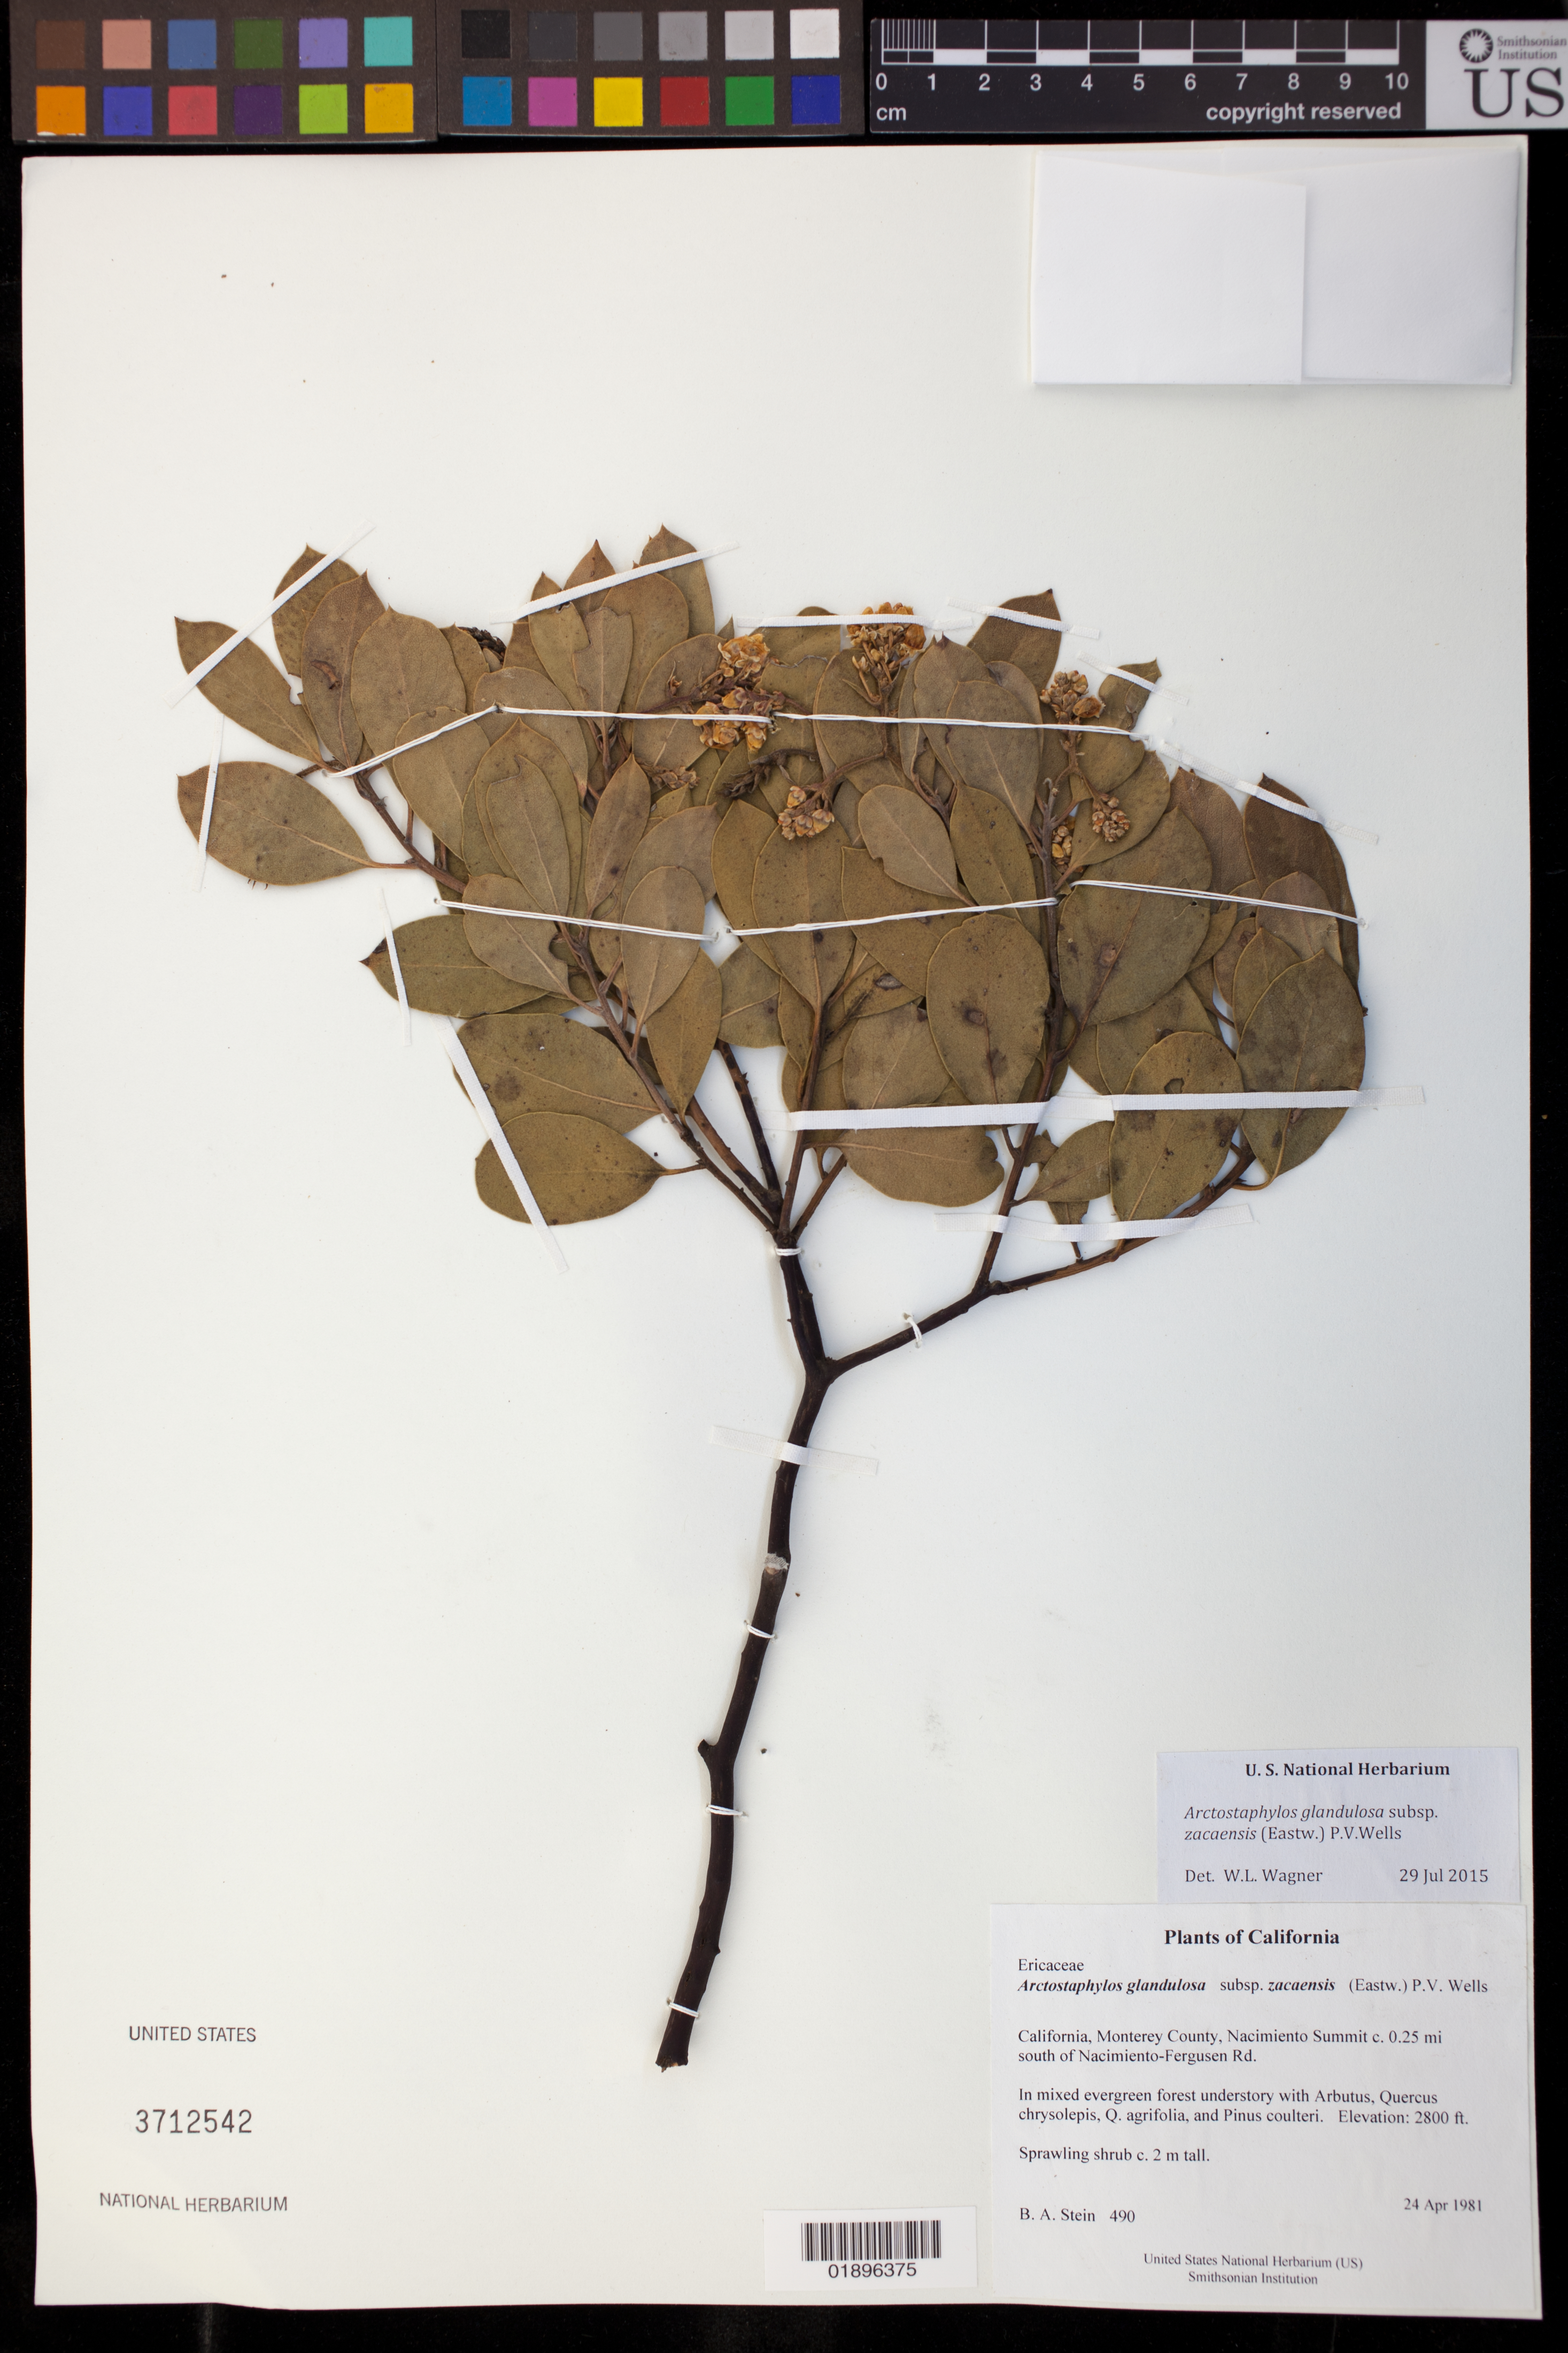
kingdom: Plantae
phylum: Tracheophyta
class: Magnoliopsida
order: Ericales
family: Ericaceae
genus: Arctostaphylos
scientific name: Arctostaphylos glandulosa subsp. zacaensis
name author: (Eastw.) P.V. Wells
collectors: B. A. Stein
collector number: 490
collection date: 1981-04-24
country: United States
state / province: California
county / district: Monterey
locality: Nacimiento Summit c. 0.25 mi south of Nacimiento-Fergusen Rd.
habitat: Mixed evergreen forest understory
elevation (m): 853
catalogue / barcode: US 3712542